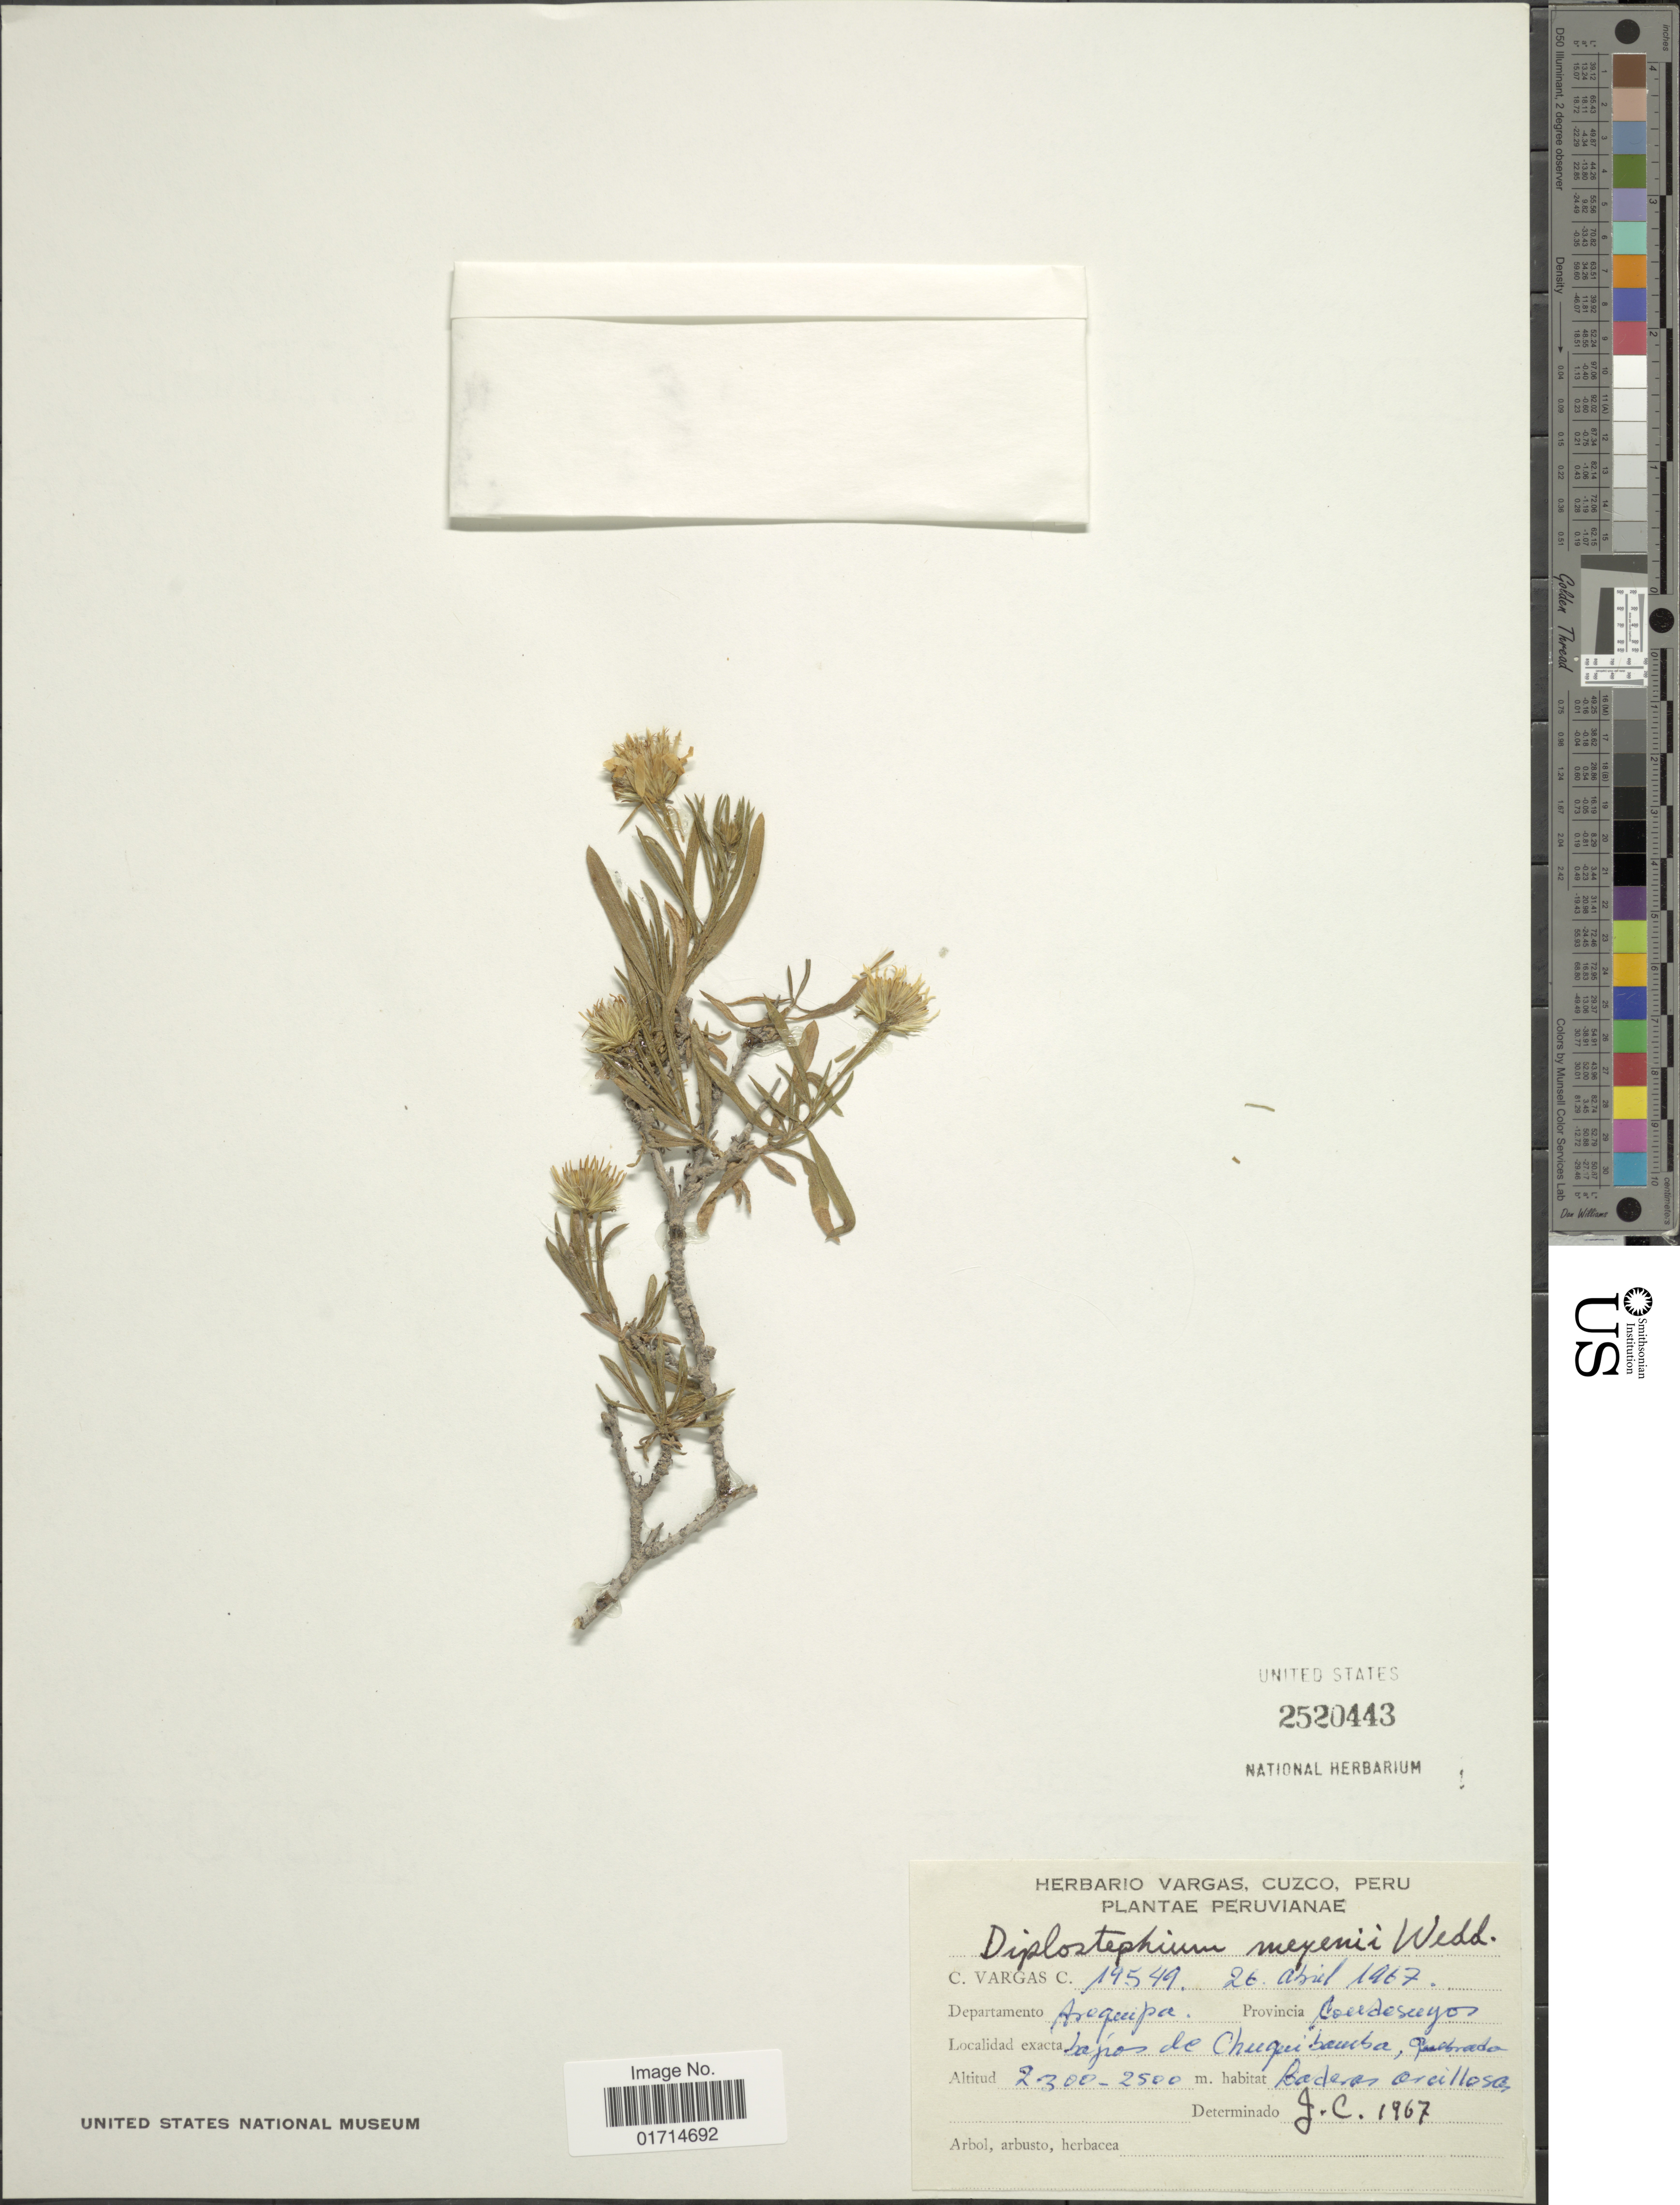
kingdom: Plantae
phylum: Tracheophyta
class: Magnoliopsida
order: Asterales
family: Asteraceae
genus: Diplostephium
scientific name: Diplostephium meyenii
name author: (Sch. Bip. ex Wedd.) S.F. Blake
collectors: C. Vargas Calderón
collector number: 19549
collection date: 1967-04-26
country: Peru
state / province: Arequipa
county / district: Condesuyos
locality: bajos de Chuquibamba, Quebrada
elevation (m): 2300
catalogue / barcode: US 2520443